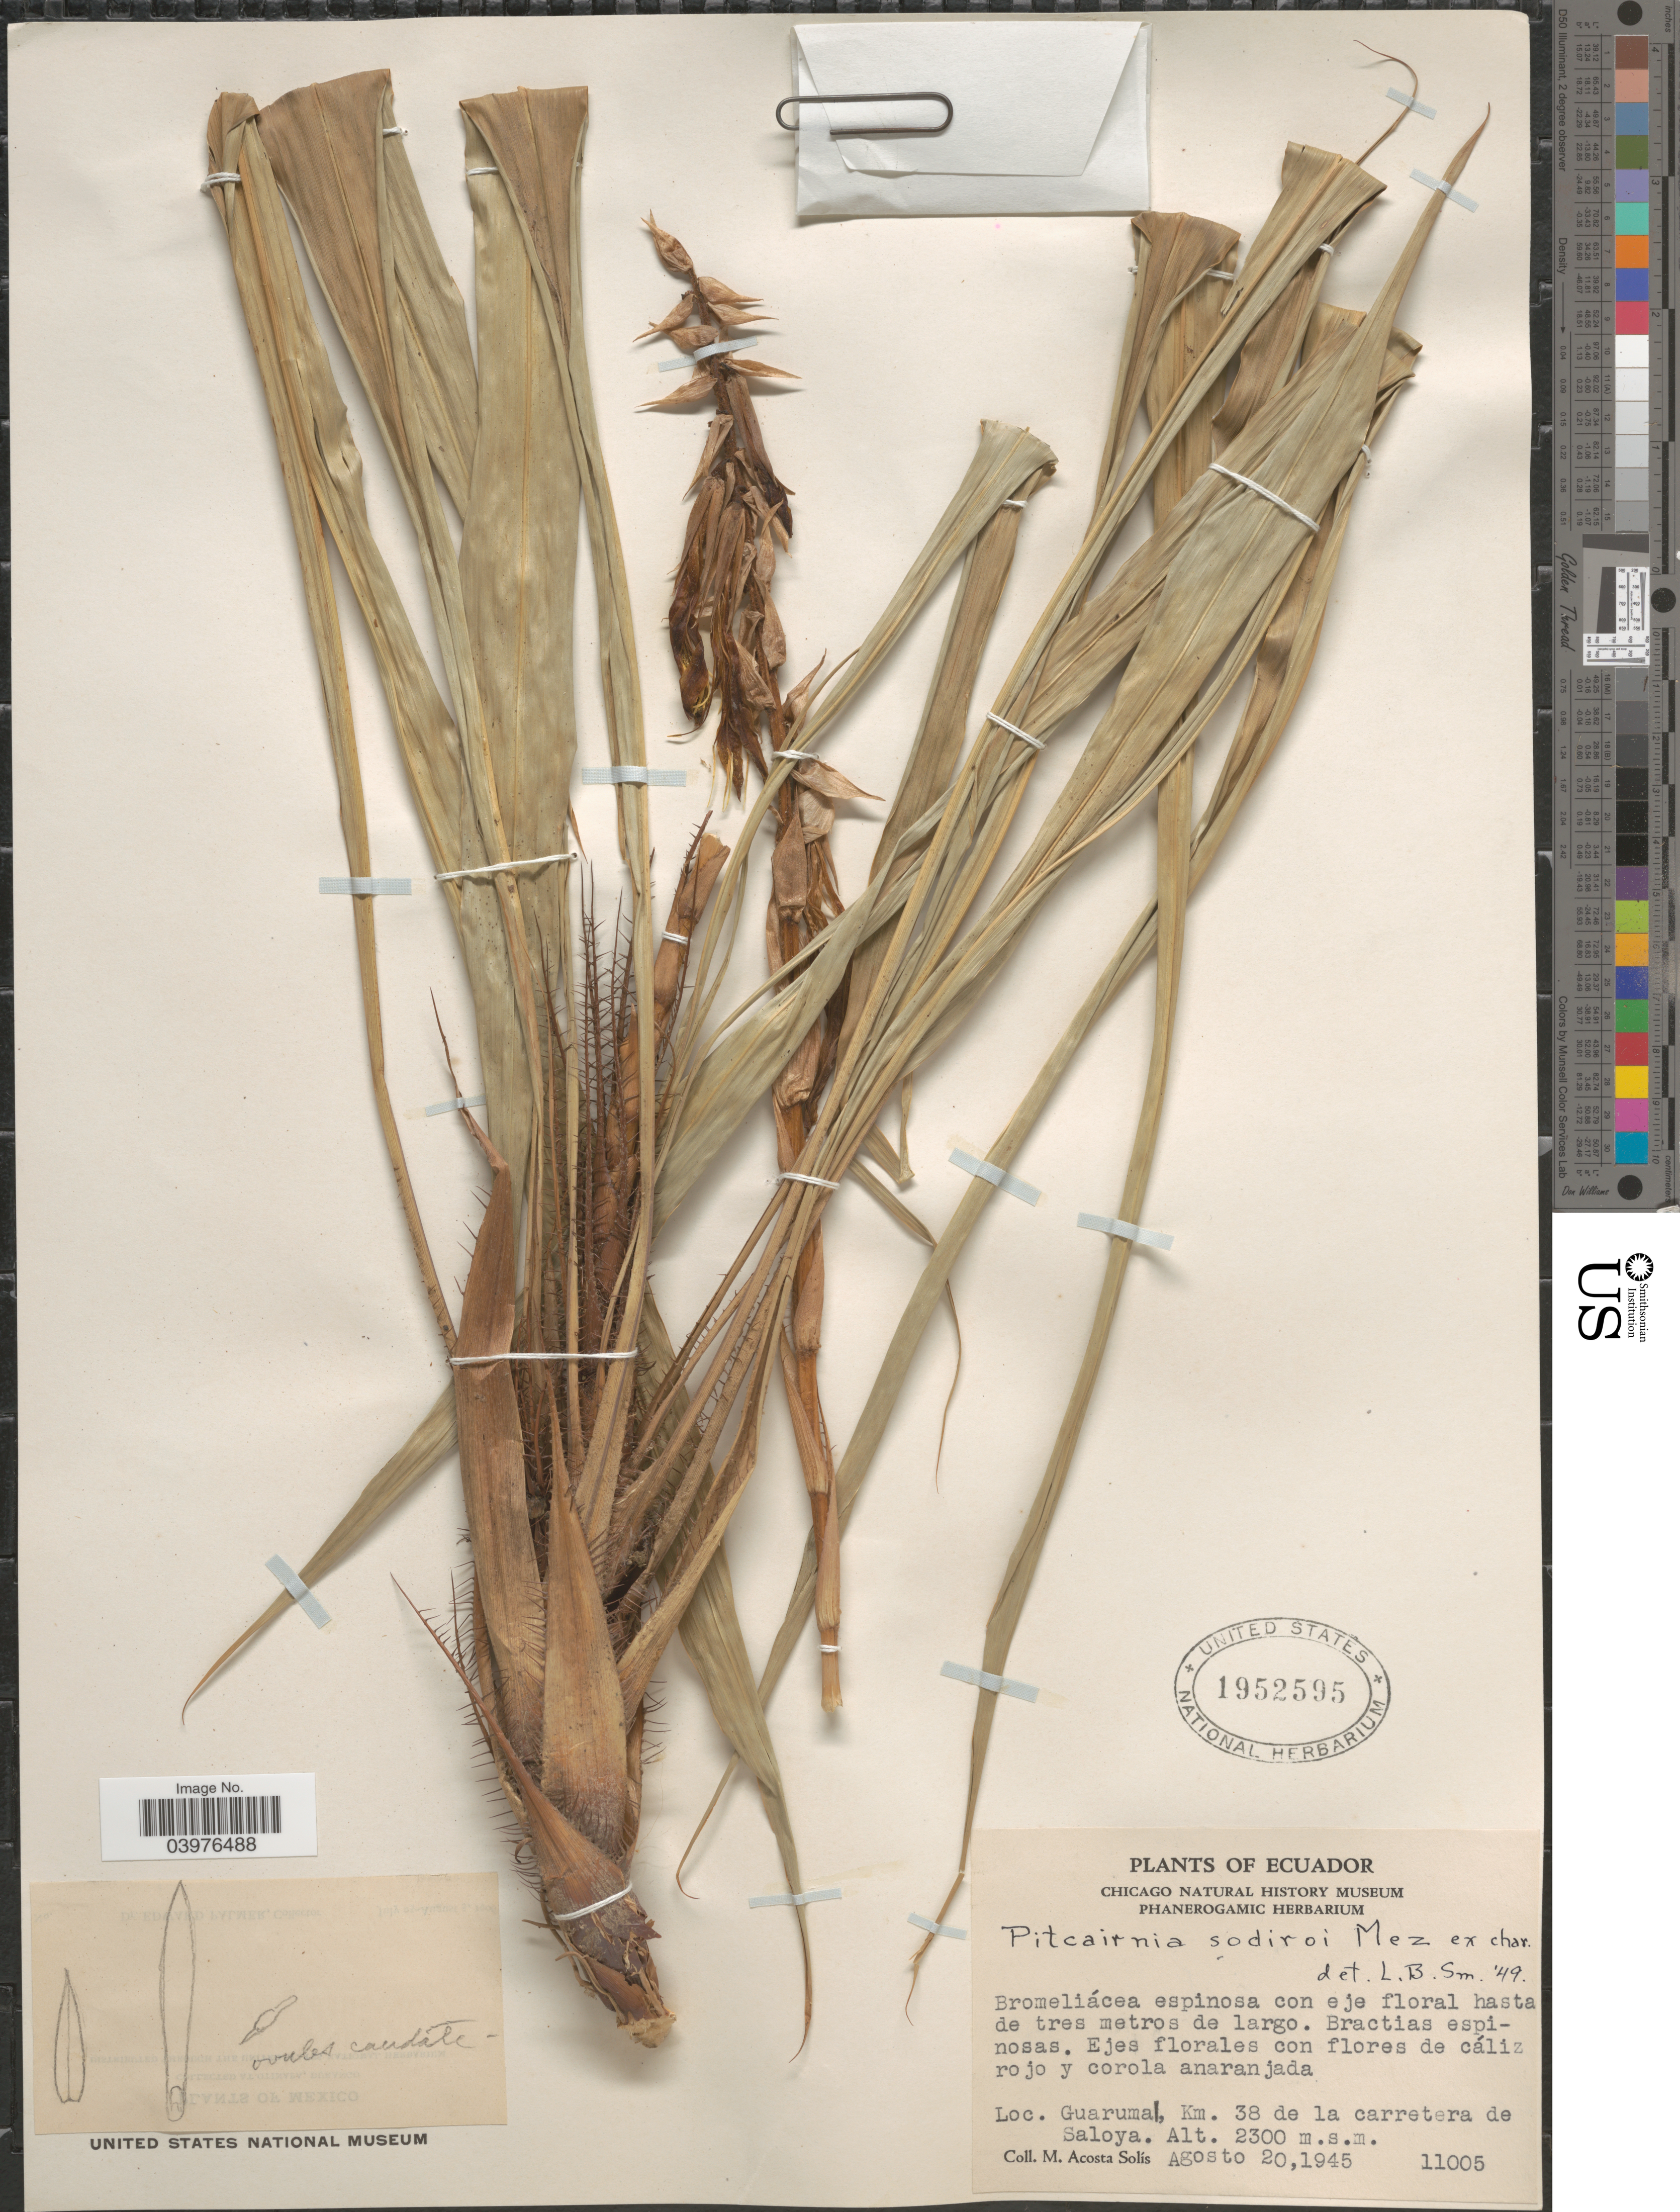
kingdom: Plantae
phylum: Tracheophyta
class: Liliopsida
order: Poales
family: Bromeliaceae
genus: Pitcairnia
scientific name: Pitcairnia sodiroi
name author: Mez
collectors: M. Acosta Solis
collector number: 11005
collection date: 1945-08-20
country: Ecuador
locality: Guarumal, Km. 38 de la carretera de Saloya.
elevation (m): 2300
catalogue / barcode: US 1952595